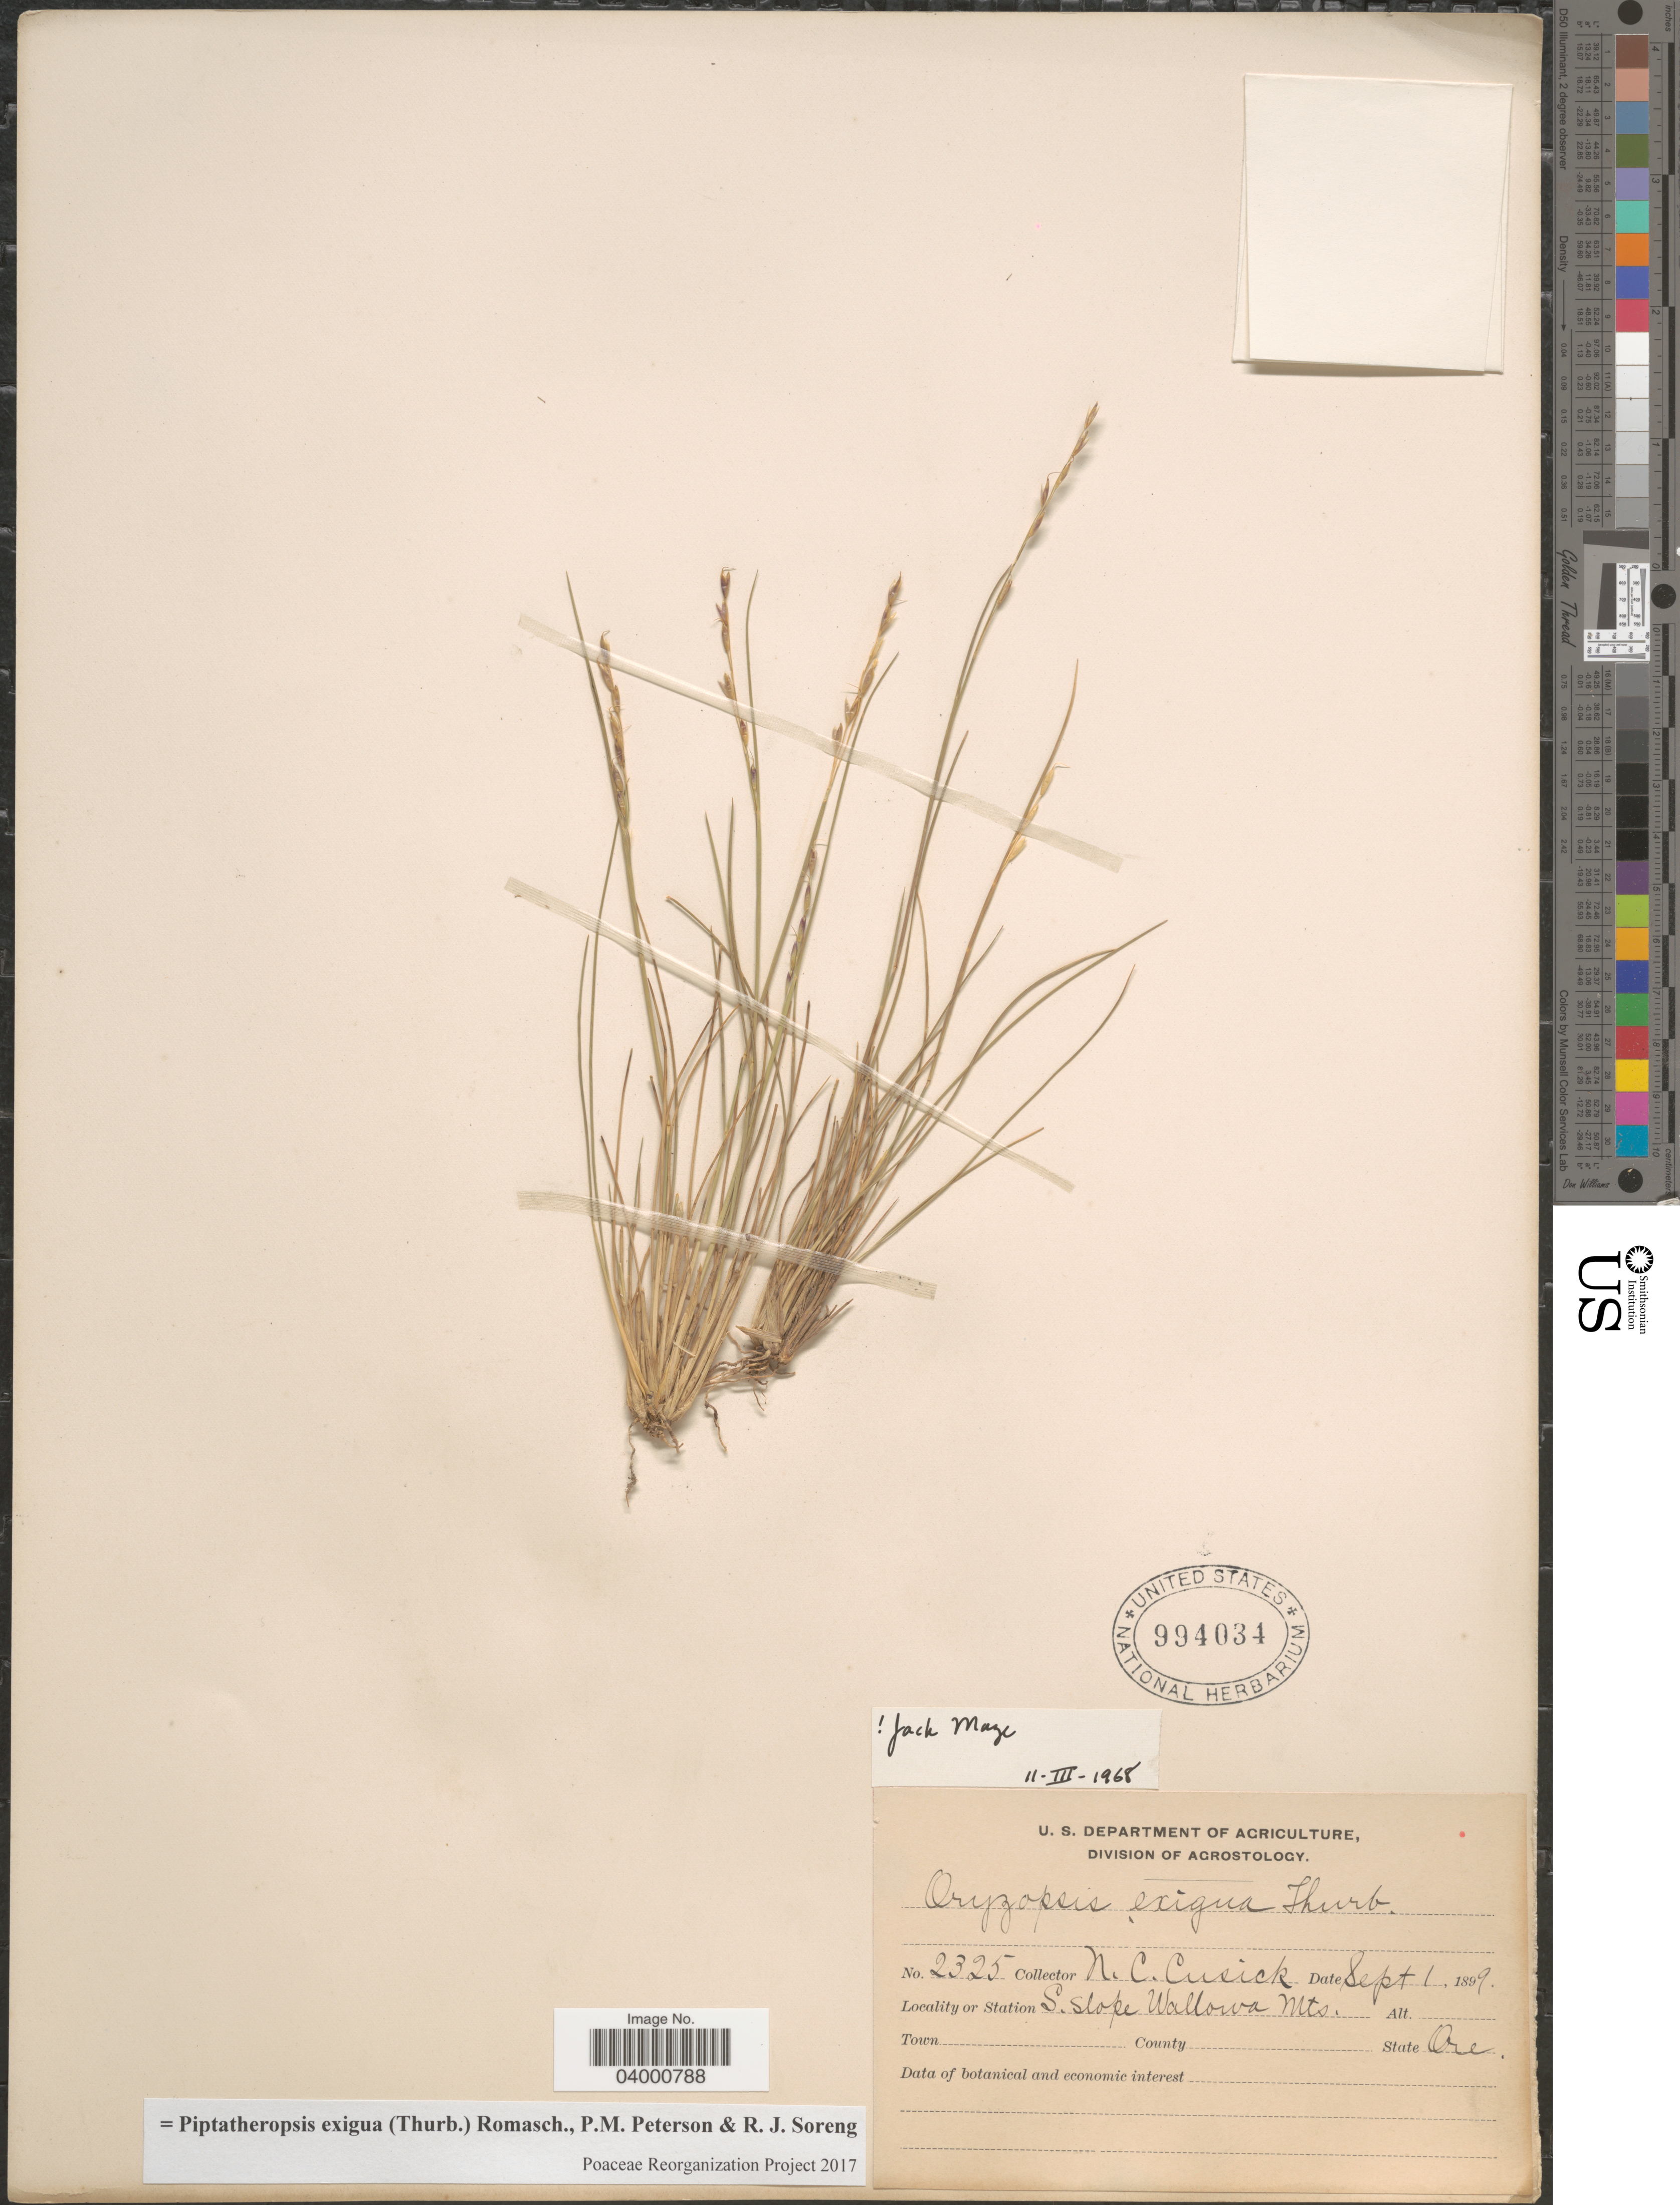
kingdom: Plantae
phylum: Tracheophyta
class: Liliopsida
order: Poales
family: Poaceae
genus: Piptatheropsis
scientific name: Piptatheropsis exigua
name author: (Thurb.) Romasch. et al.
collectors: W. C. Cusick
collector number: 2325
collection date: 1899-09-01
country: United States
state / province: Oregon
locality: S. slope Wallowa Mts.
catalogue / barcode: US 994034